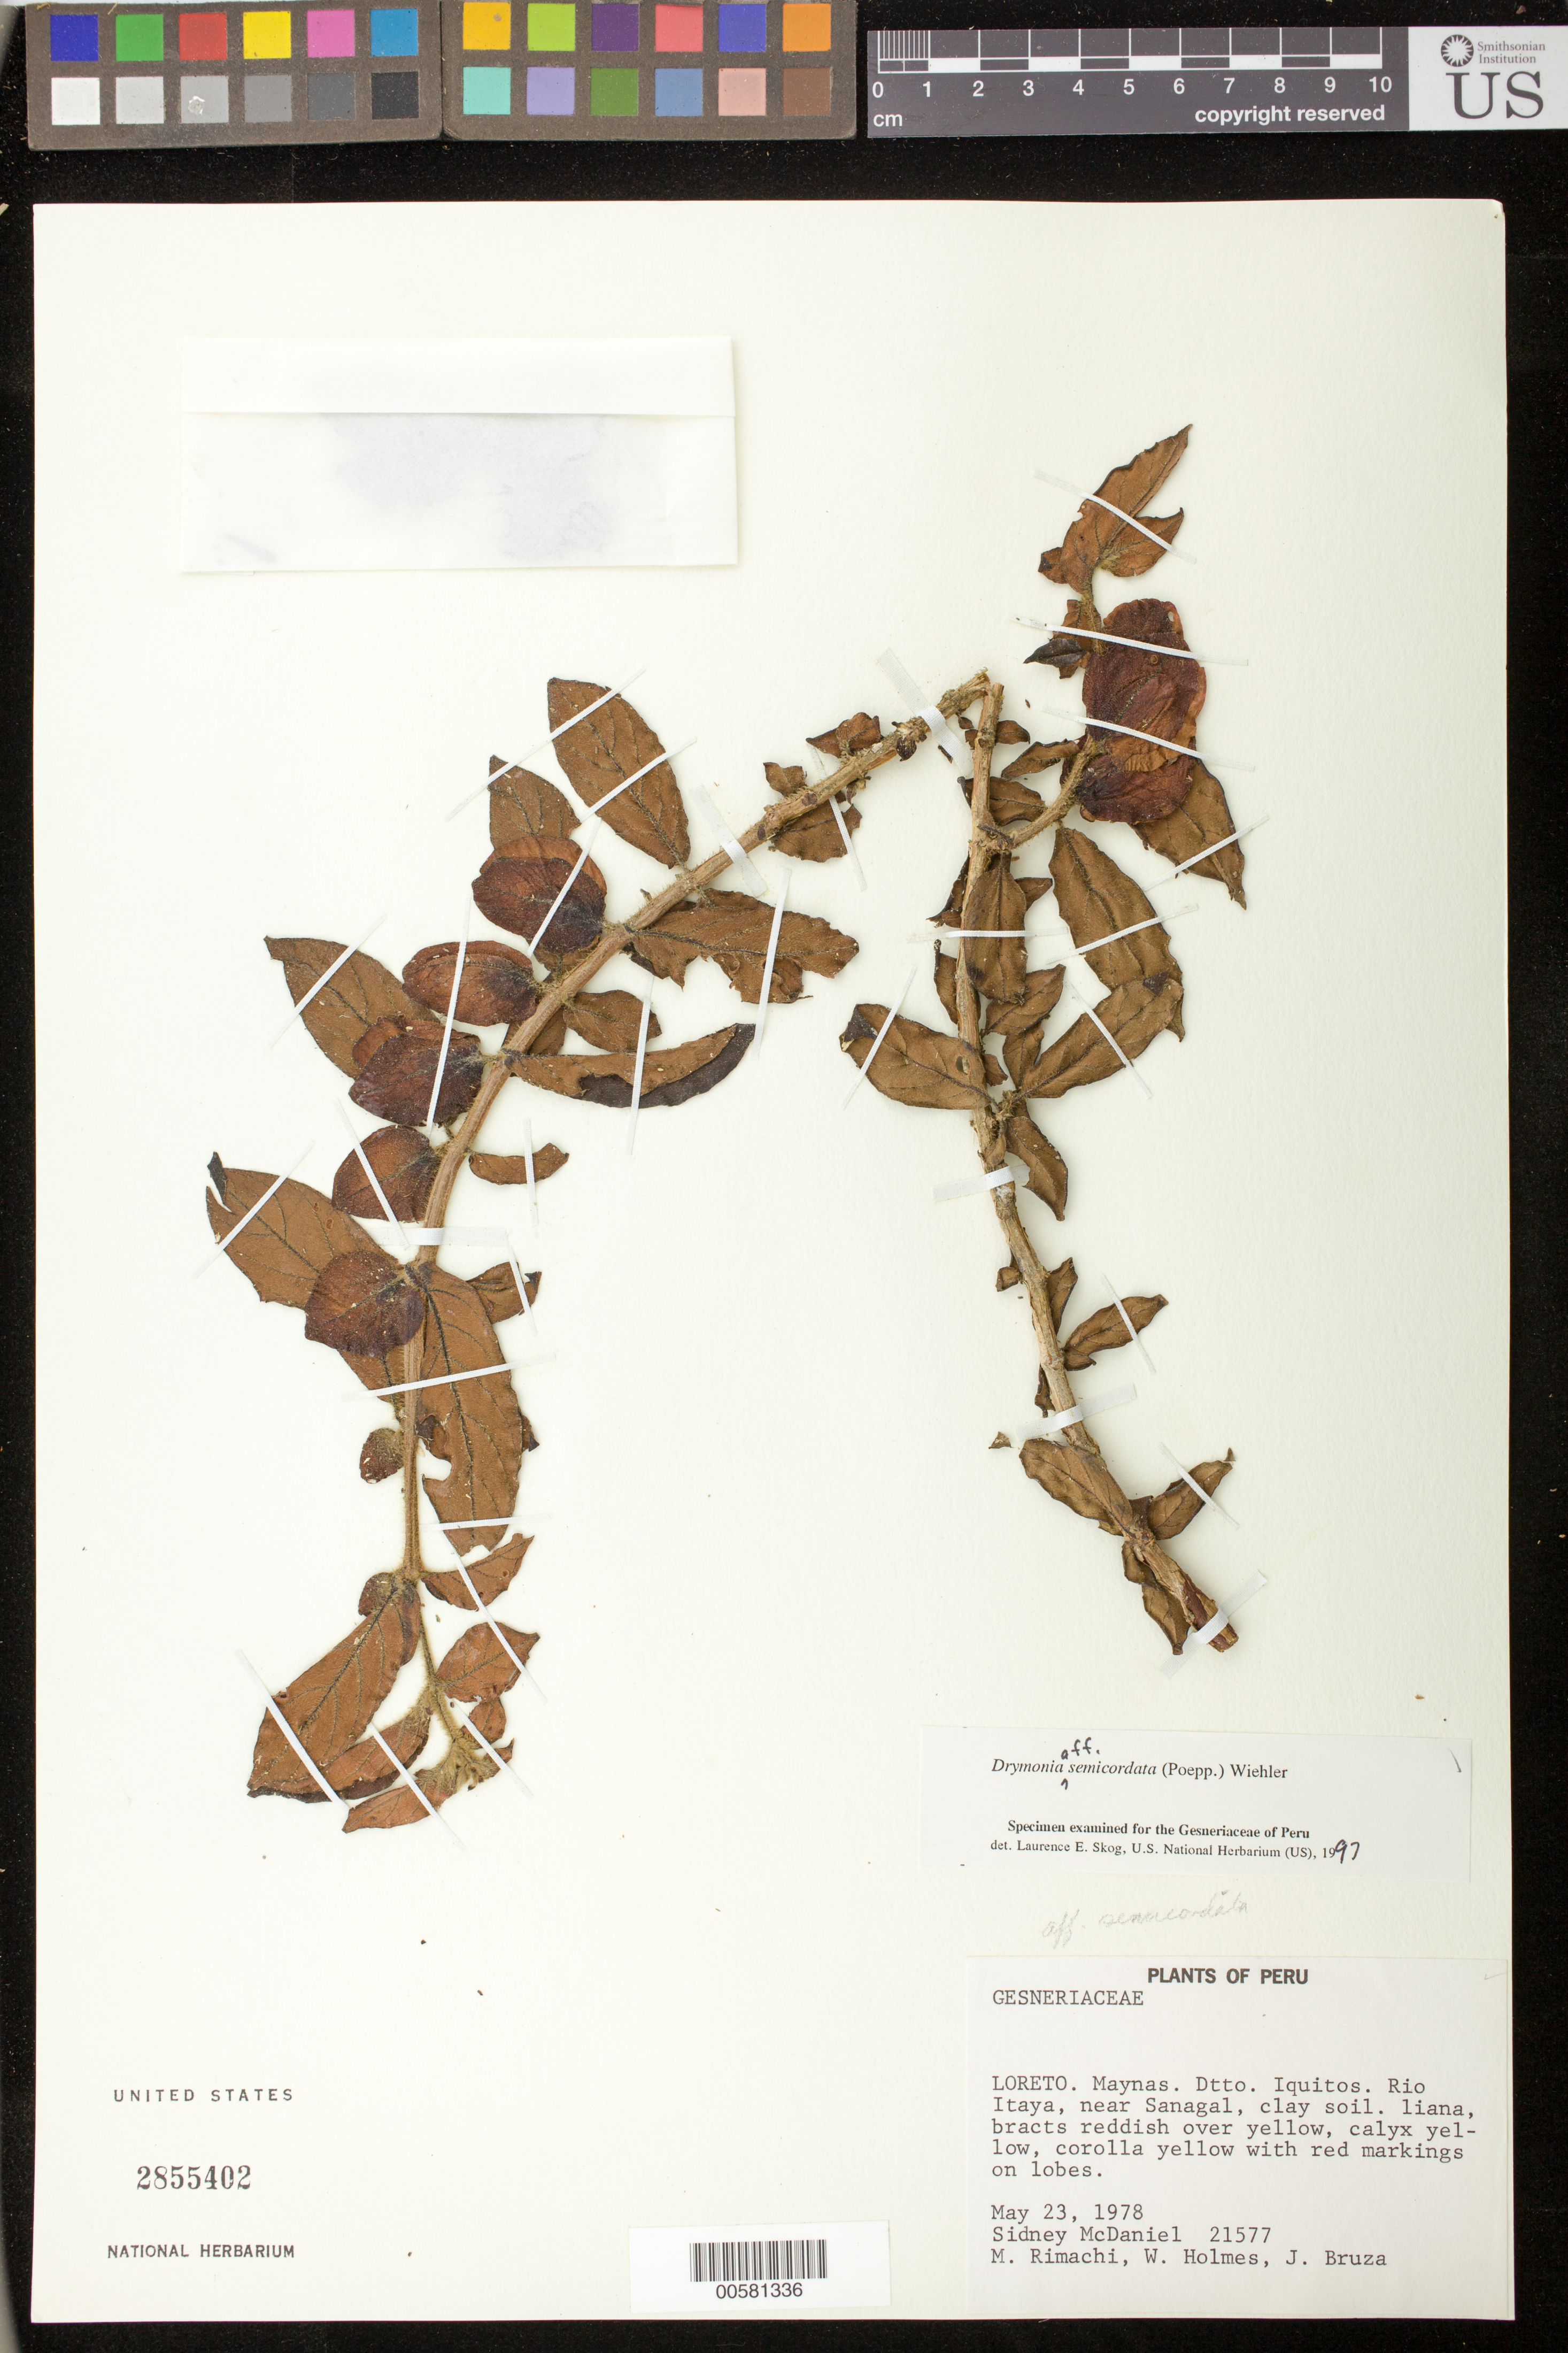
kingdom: Plantae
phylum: Tracheophyta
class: Magnoliopsida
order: Lamiales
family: Gesneriaceae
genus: Drymonia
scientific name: Drymonia semicordata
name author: (Poepp.) Wiehler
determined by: Skog, Laurence E.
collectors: S. McDaniel, M. Rimachi Y., W. Holmes & J. Bruza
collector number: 21577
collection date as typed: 23 May 1978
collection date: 1978-05-23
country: Peru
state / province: Loreto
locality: Prov. Maynas, Dtto. Iquitos; Rio Itaya, near Sanagal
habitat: Clay soil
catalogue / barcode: US 2855402